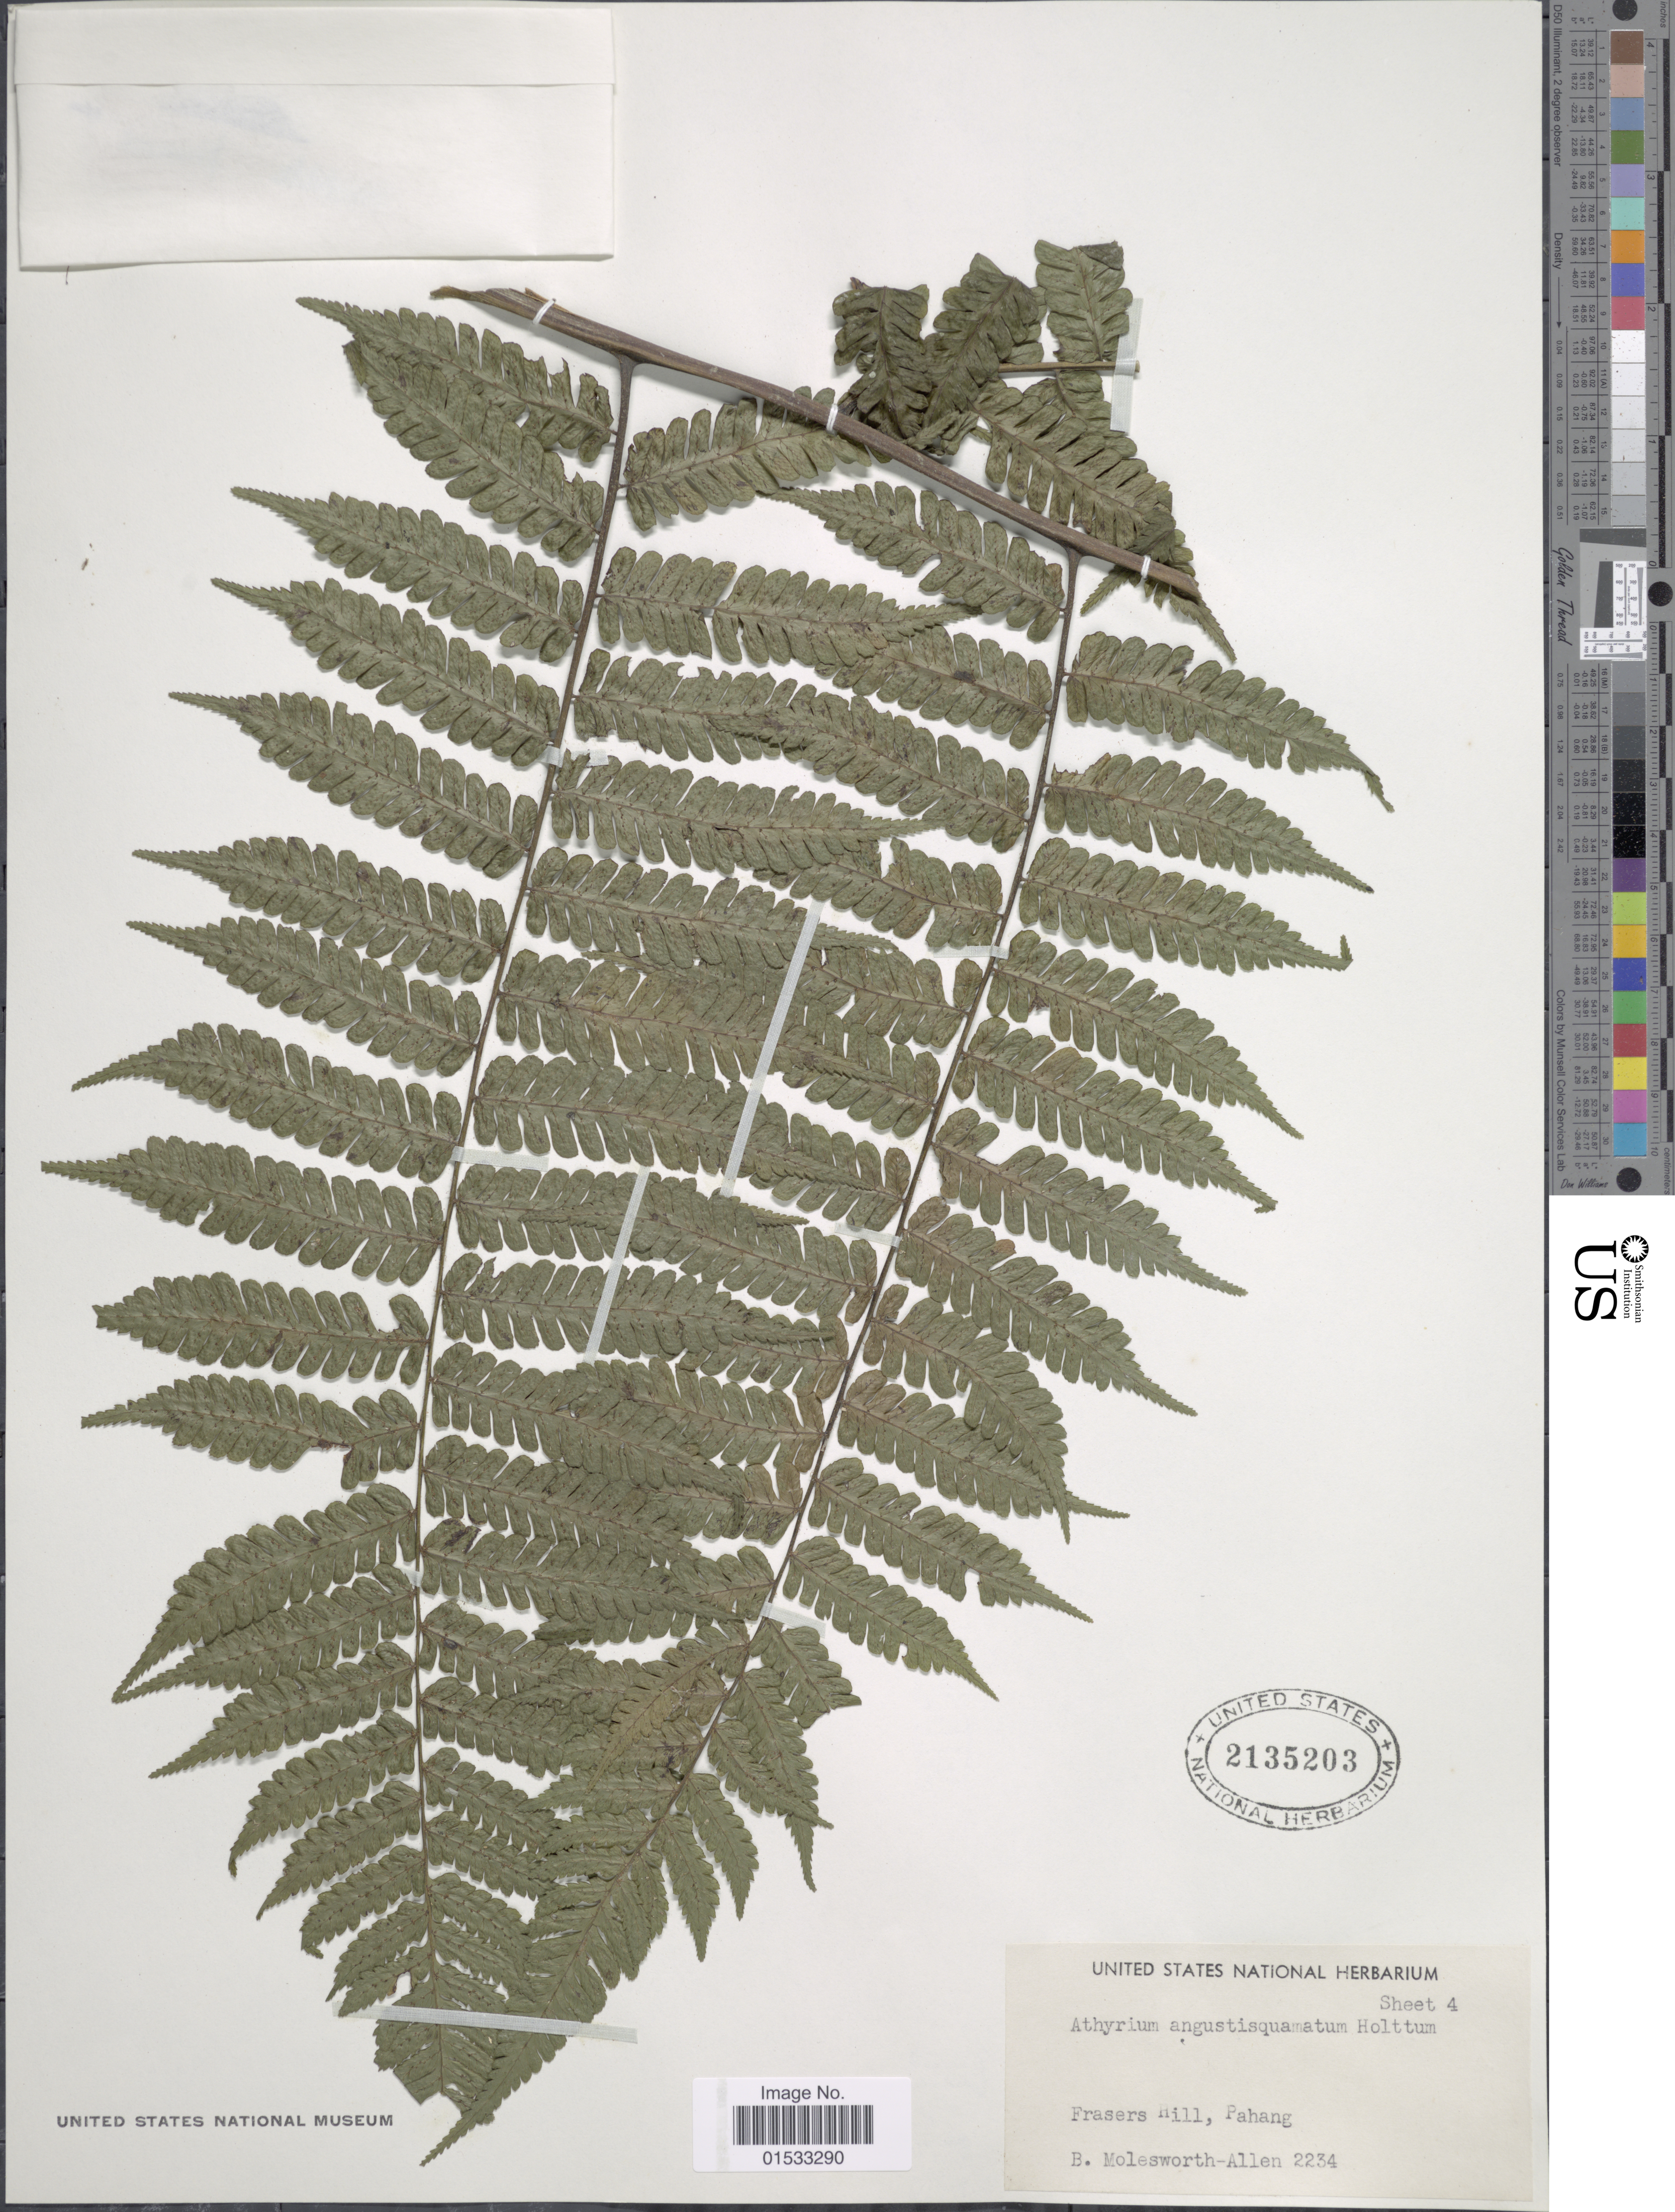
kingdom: Plantae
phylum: Tracheophyta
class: Polypodiopsida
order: Polypodiales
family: Athyriaceae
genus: Diplazium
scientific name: Diplazium angustisquamatum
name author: (Holttum) Parris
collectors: B. E. G. Molesworth-Allen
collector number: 2234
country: Malaysia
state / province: Pahang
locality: Fraser Hills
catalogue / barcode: US 2135203